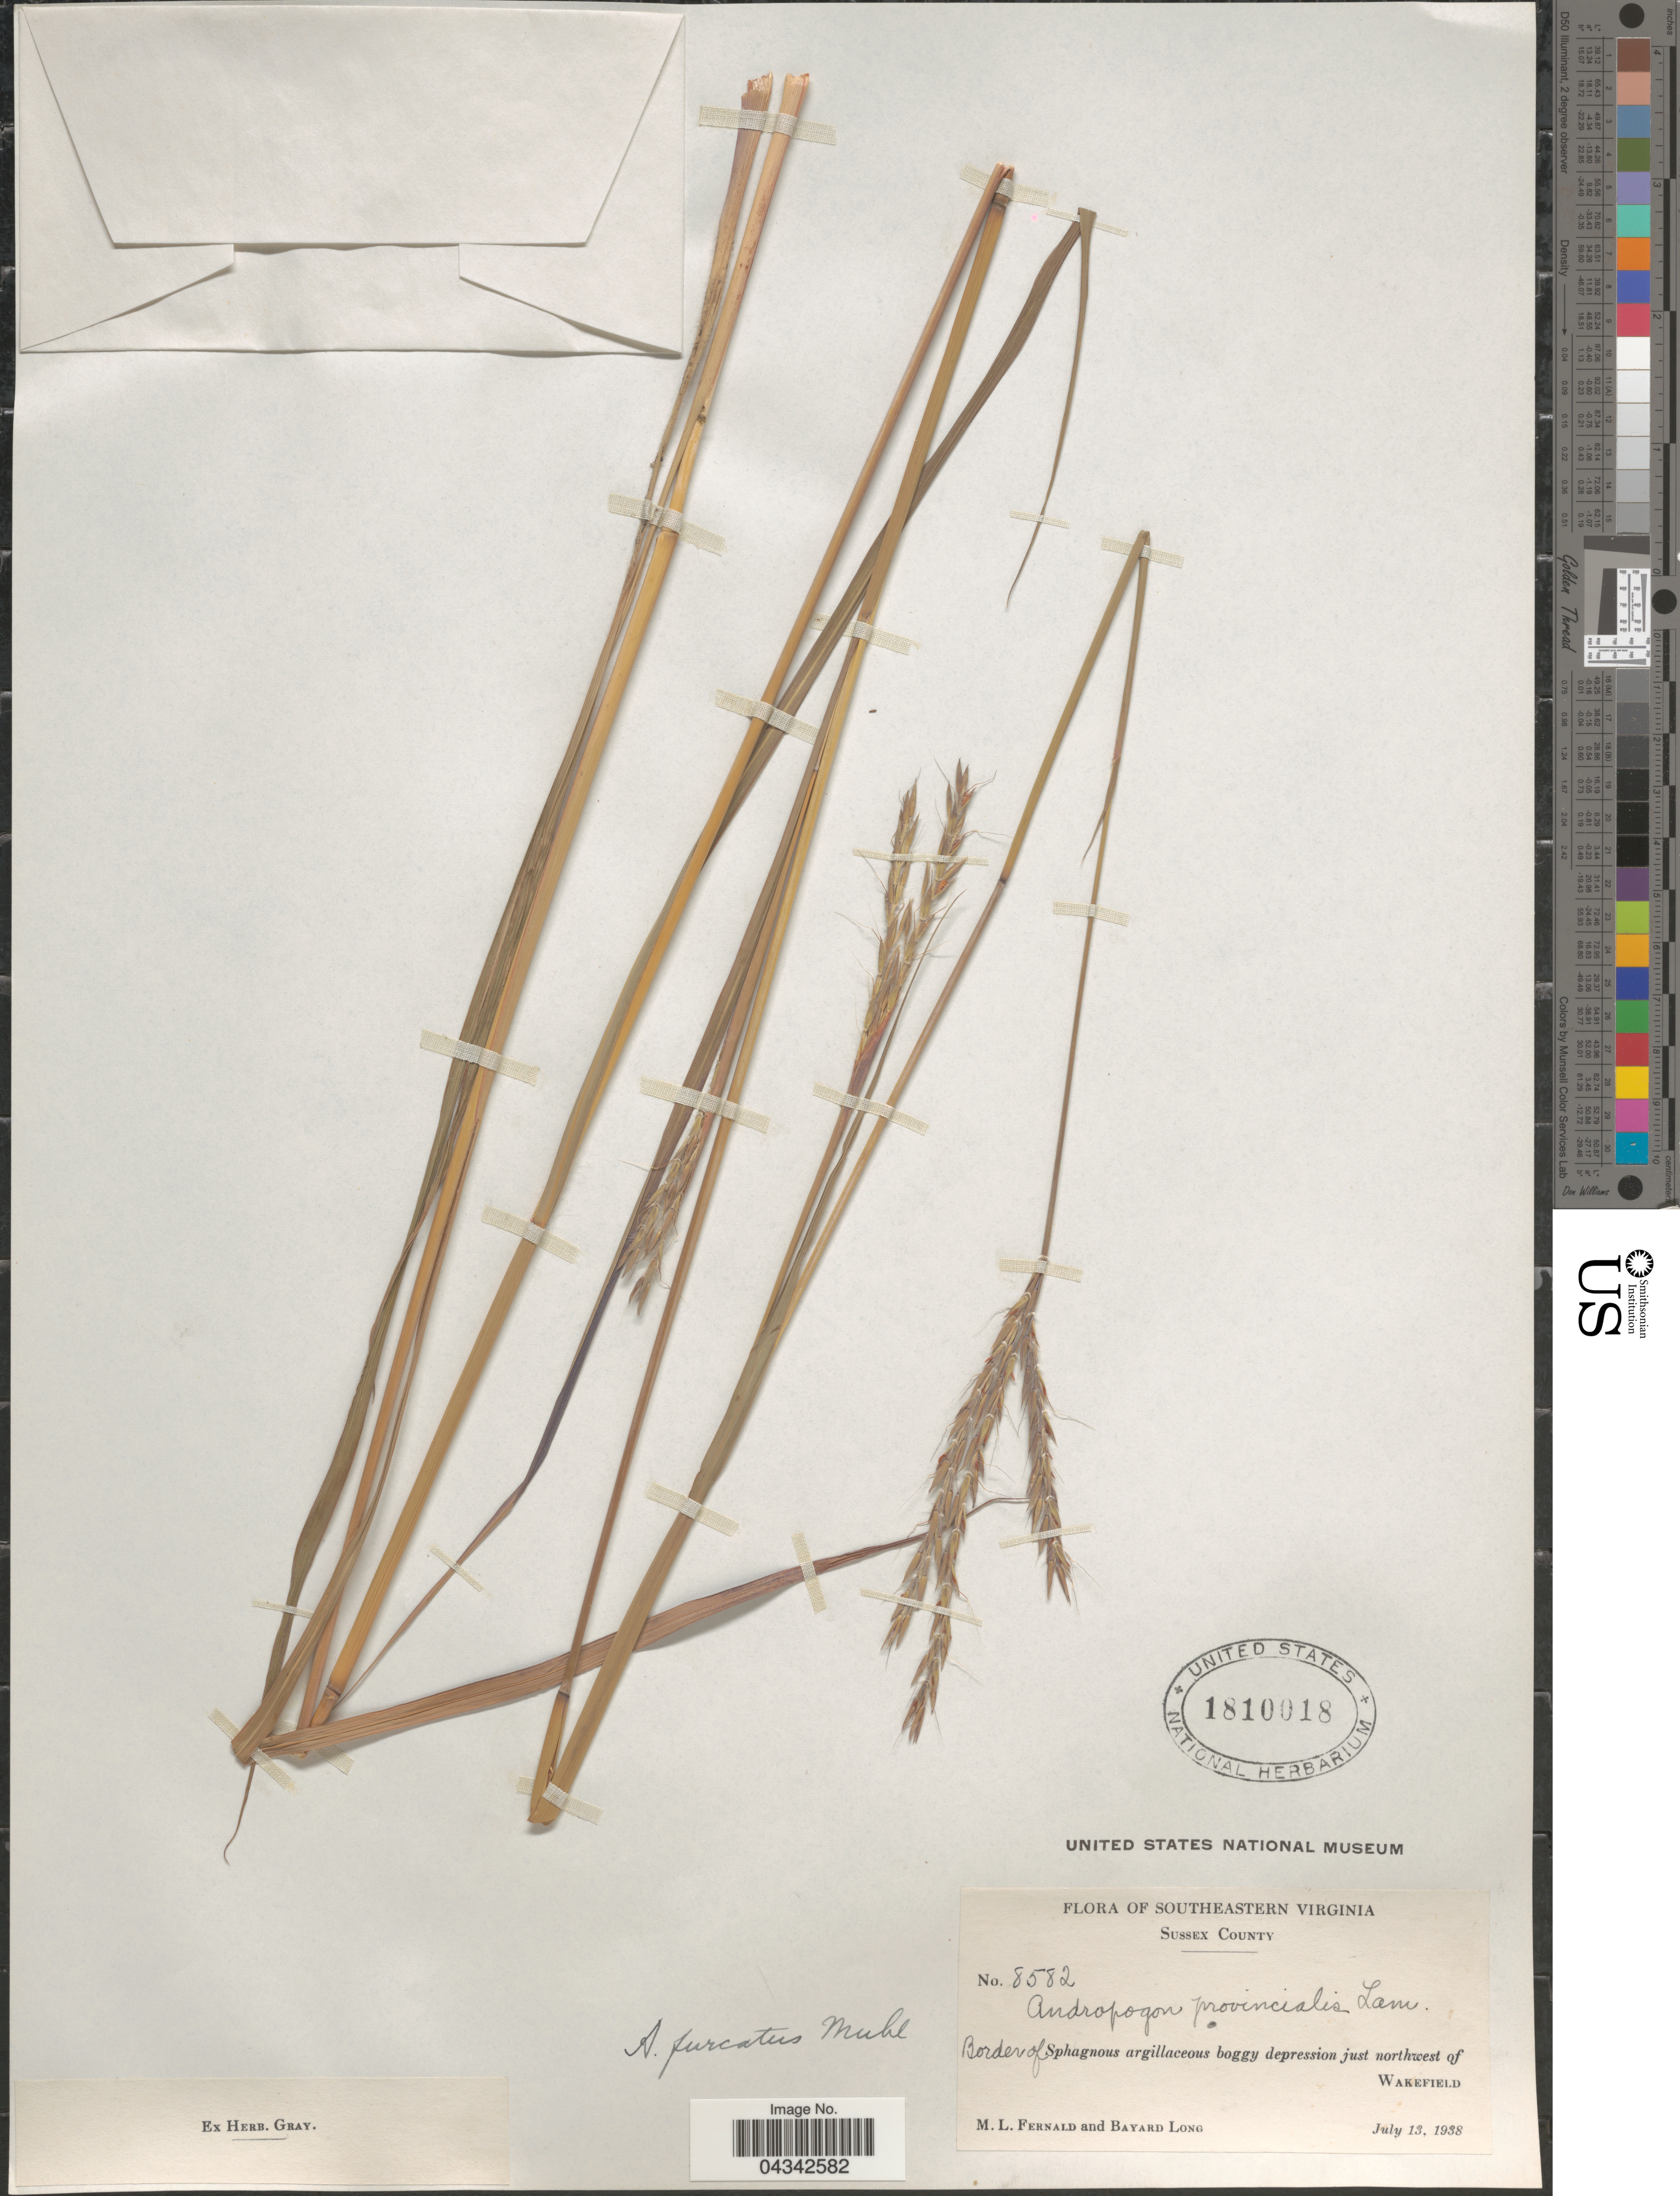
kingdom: Plantae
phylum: Tracheophyta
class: Liliopsida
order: Poales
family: Poaceae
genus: Andropogon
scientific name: Andropogon gerardii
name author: Vitman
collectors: M. L. Fernald & B. Long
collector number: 8582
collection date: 1938-07-13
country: United States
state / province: Virginia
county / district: Sussex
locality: Southeastern Virginia. Sussex County. Wakefield.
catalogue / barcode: US 1810018